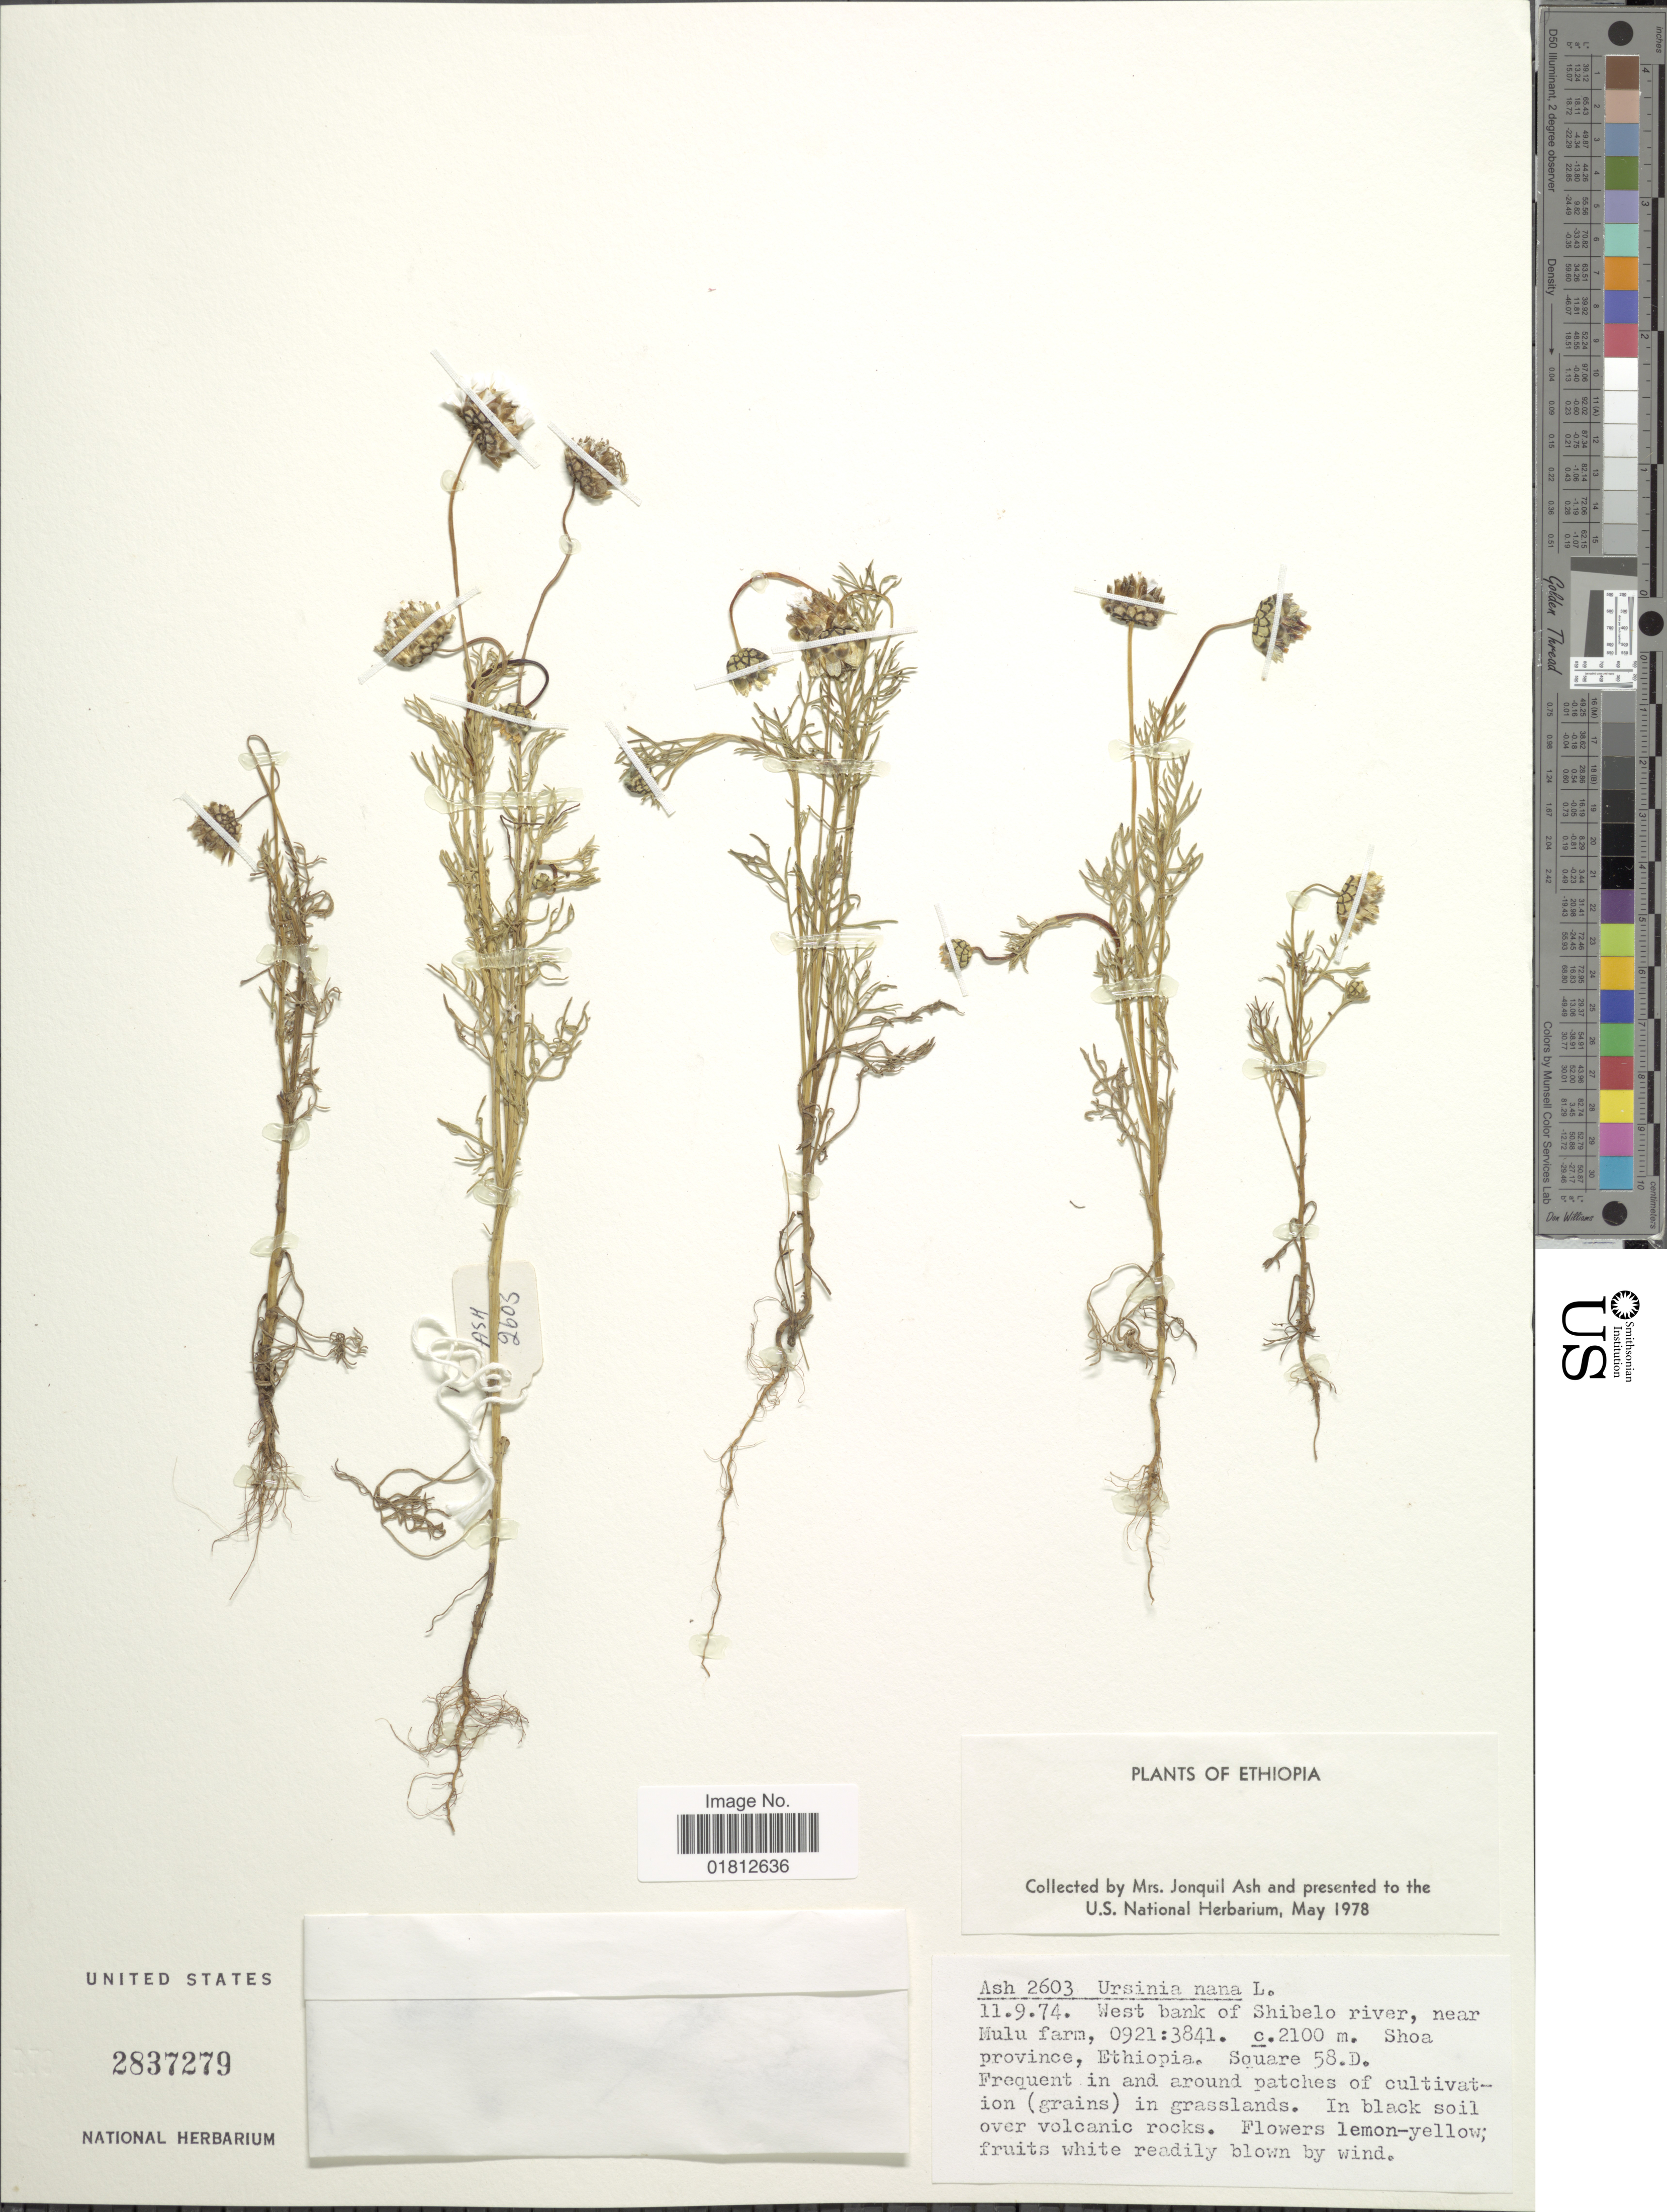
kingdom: Plantae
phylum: Tracheophyta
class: Magnoliopsida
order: Asterales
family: Asteraceae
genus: Ursinia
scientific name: Ursinia nana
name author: DC.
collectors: J. Ash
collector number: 2603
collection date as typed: Transcribed d/m/y: 11/9/74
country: Ethiopia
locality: West bank of Shibelo river, near Mulu farm, Shoa Province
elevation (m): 2100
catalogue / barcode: US 2837279